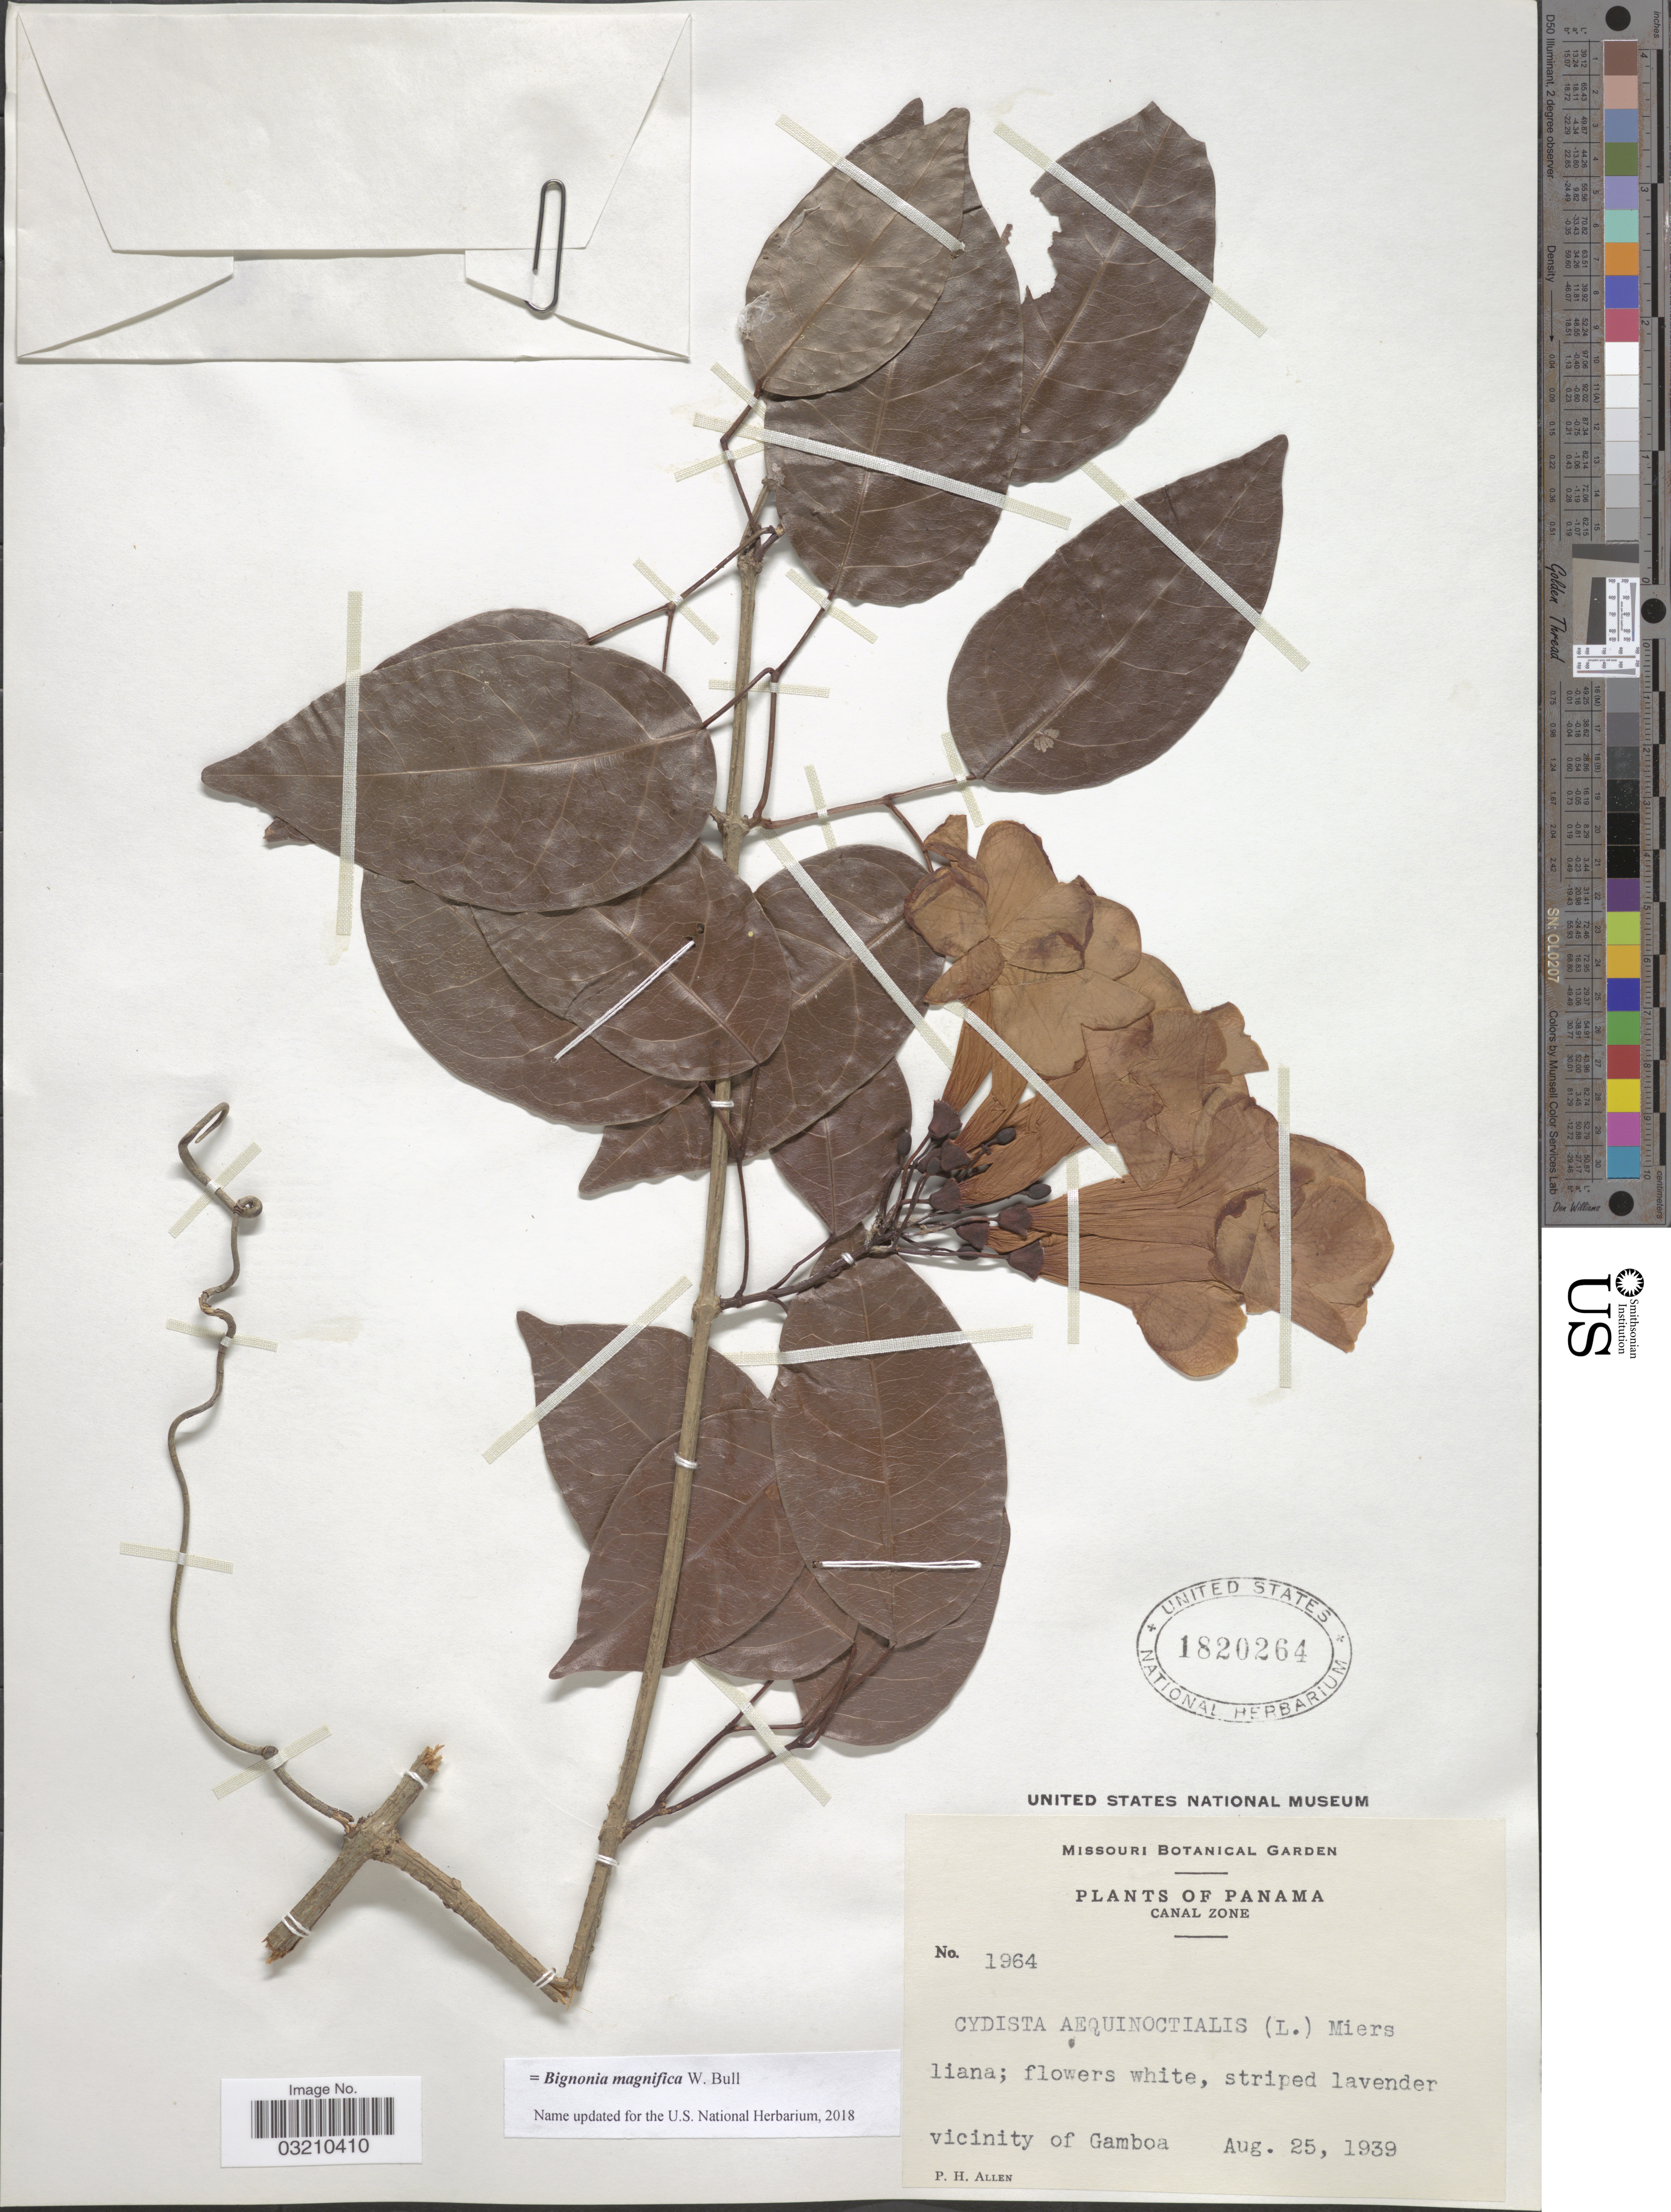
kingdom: Plantae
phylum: Tracheophyta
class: Magnoliopsida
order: Lamiales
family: Bignoniaceae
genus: Bignonia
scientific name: Bignonia aequinoctialis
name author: L.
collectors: P. H. Allen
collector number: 1964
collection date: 1939-08-25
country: Panama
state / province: Colón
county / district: Canal Zone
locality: Canal Zone. Vicinity of Gamboa.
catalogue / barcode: US 1820264